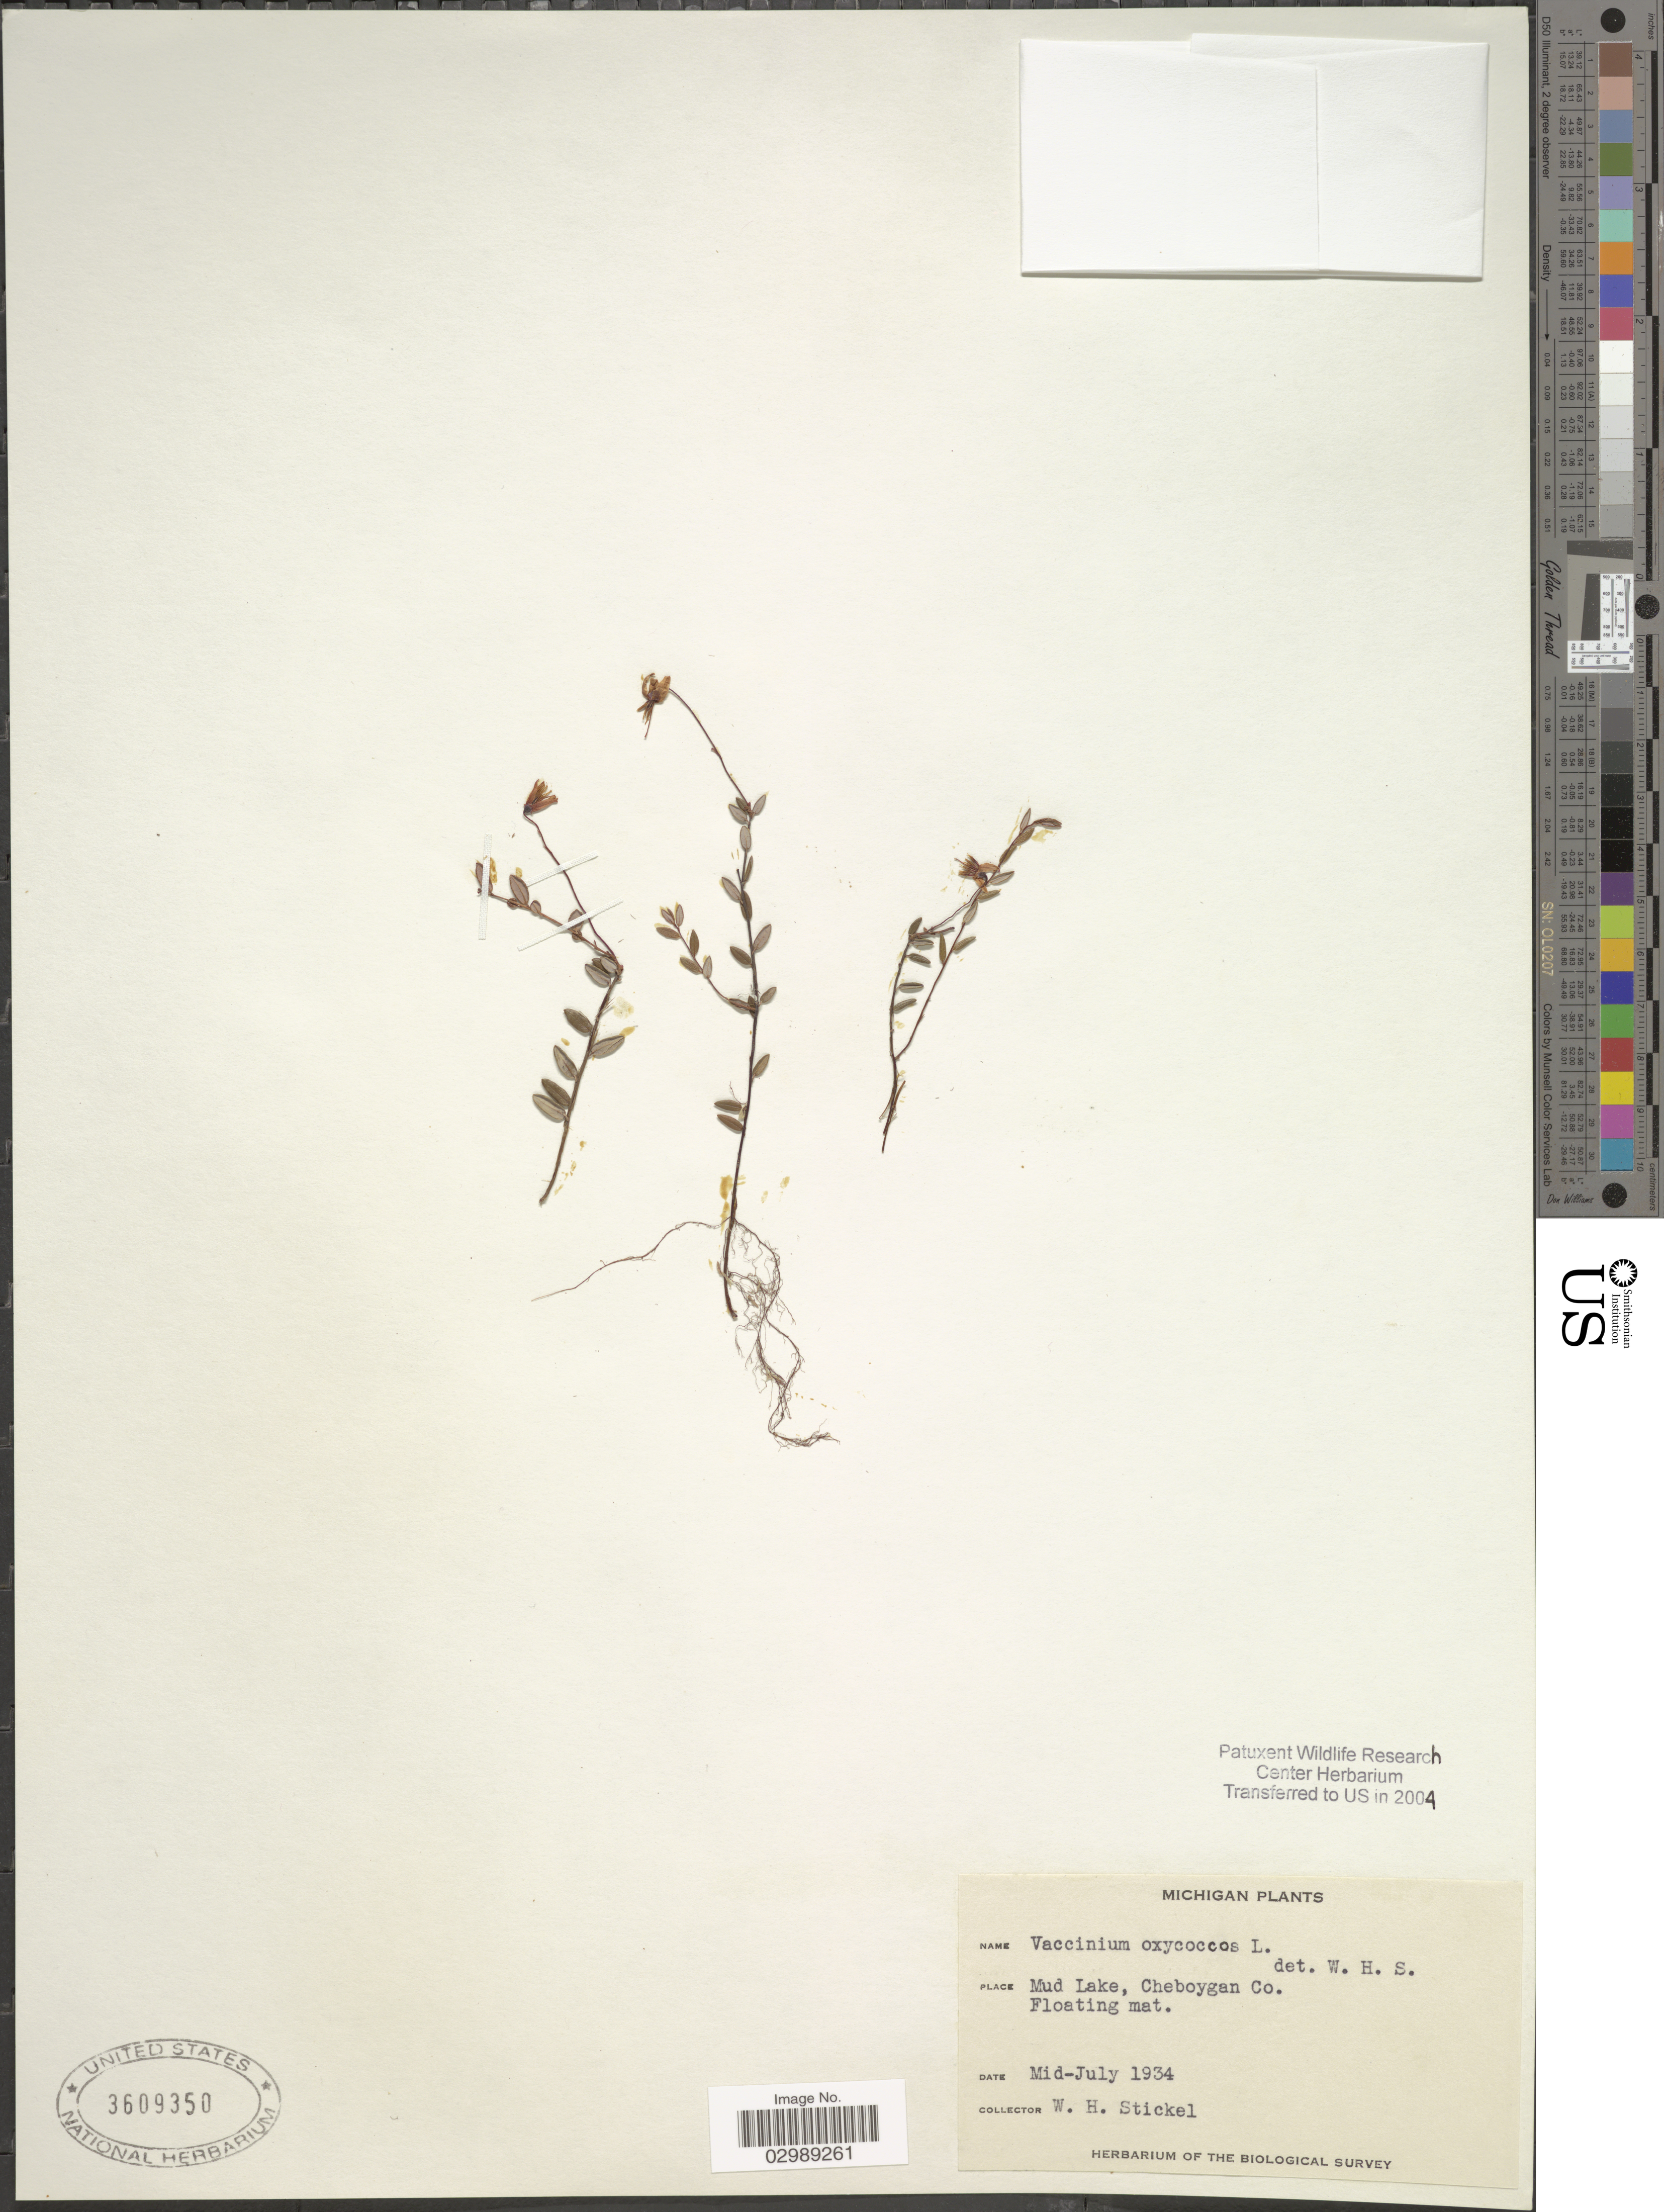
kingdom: Plantae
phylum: Tracheophyta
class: Magnoliopsida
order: Ericales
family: Ericaceae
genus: Vaccinium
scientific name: Vaccinium oxycoccos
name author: L.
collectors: W. Stickel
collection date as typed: Mid-July 1934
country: United States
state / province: Michigan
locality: Mud Lake, Cheboygan Co.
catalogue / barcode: US 3609350